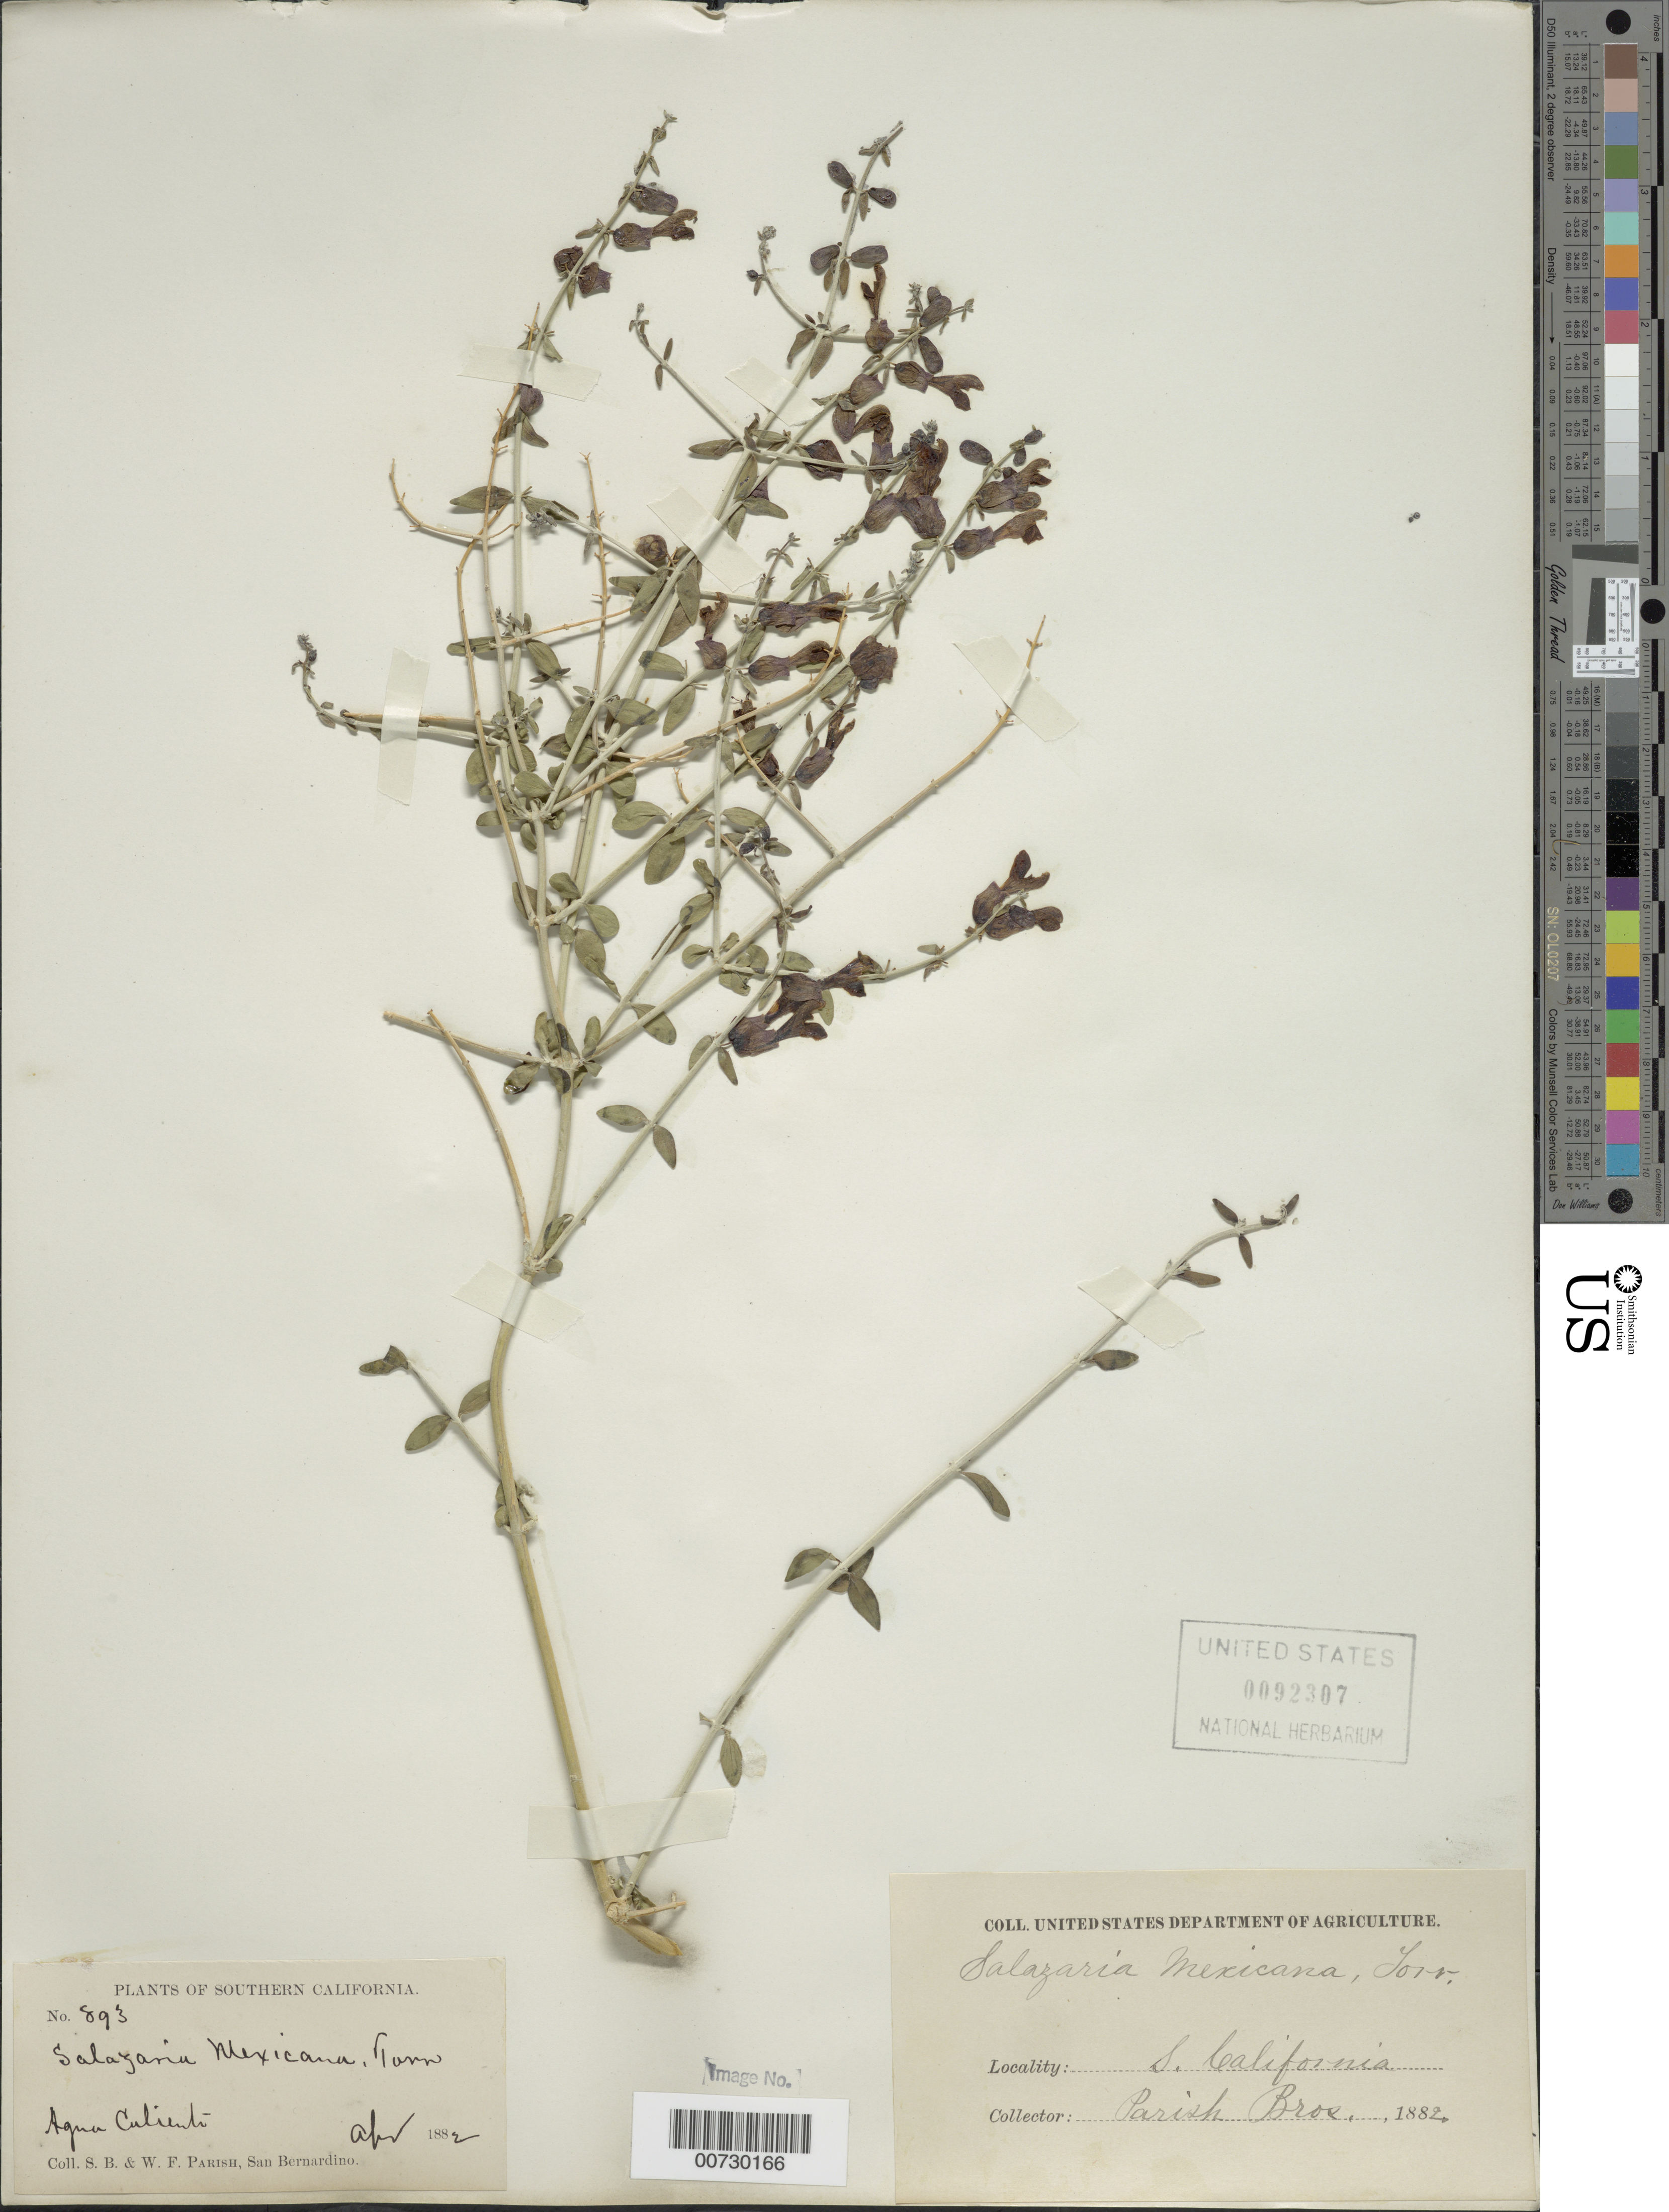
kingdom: Plantae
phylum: Tracheophyta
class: Magnoliopsida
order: Lamiales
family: Lamiaceae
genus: Salazaria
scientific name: Salazaria mexicana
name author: Torr.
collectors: S. B. Parish & W. F. Parish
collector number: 893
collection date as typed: Apr 1882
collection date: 1882-04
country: United States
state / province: California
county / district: Riverside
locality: Agua Caliente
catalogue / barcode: US 92307